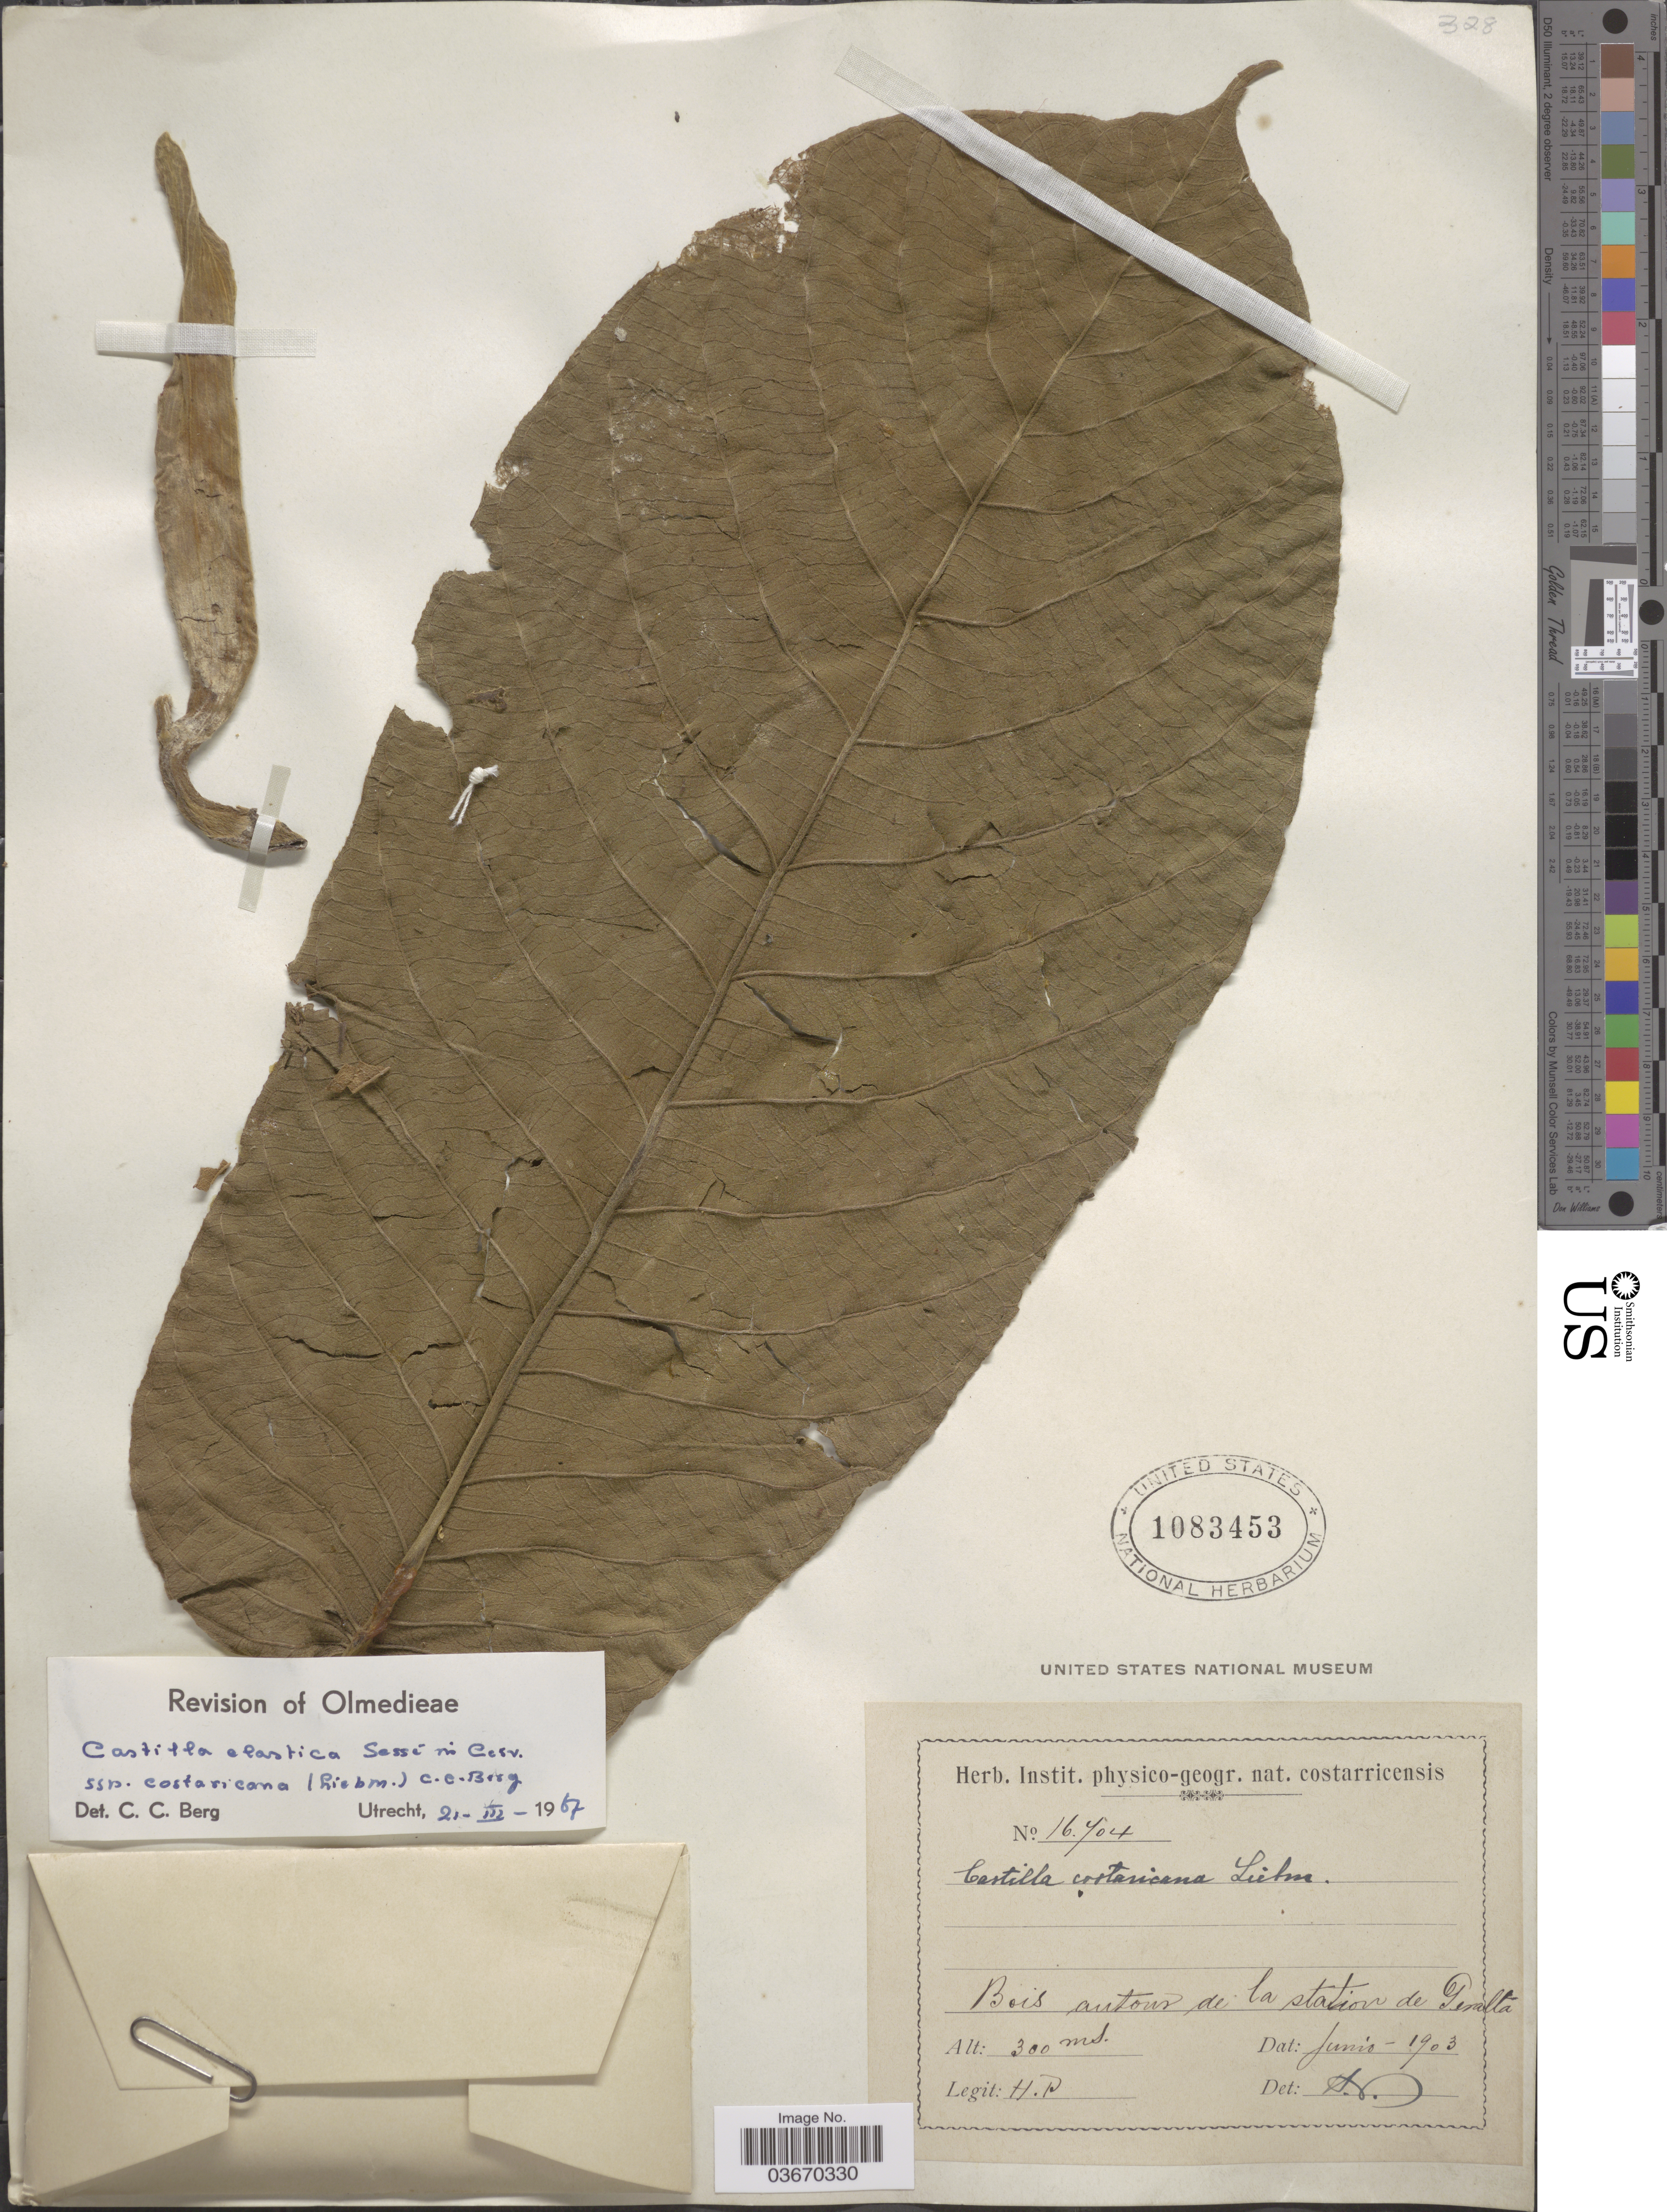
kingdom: Plantae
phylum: Tracheophyta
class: Magnoliopsida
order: Rosales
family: Moraceae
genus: Castilla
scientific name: Castilla elastica subsp. costaricana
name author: (Liebm.) C.C. Berg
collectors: H. P.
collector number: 16704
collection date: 1903-09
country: Costa Rica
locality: Bois antour de la station de Pesalta.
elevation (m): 300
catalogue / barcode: US 1083453